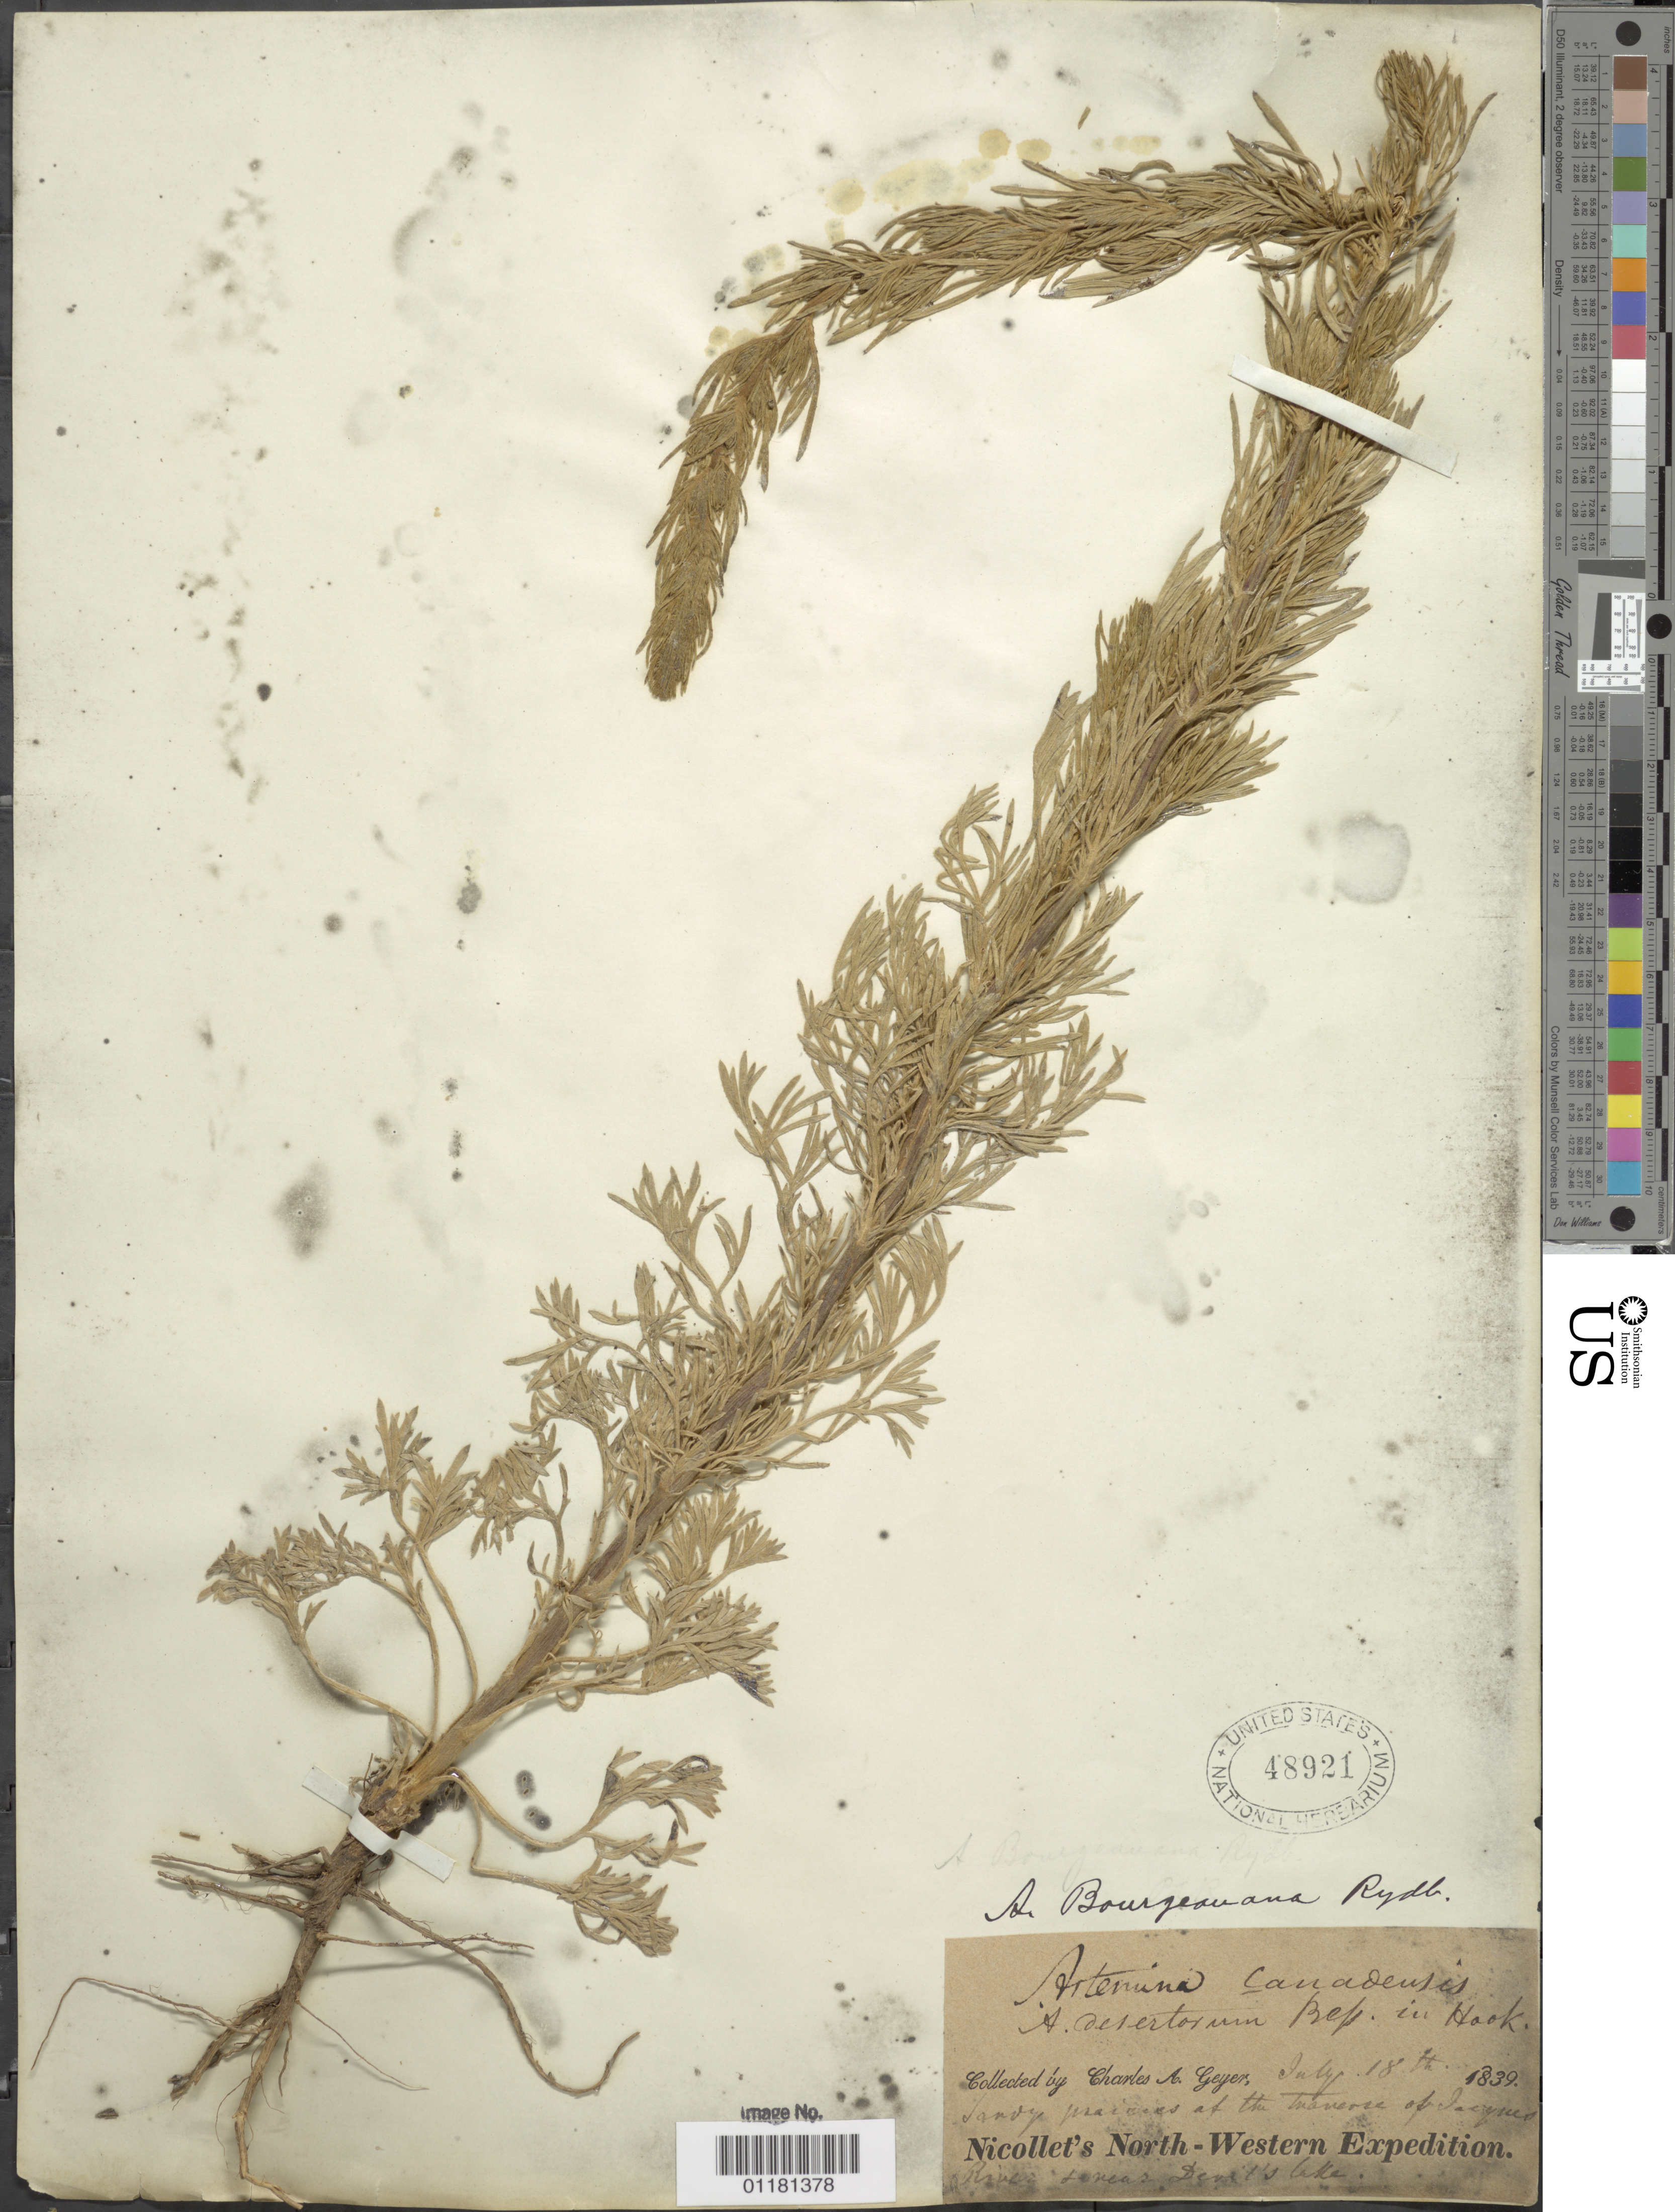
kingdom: Plantae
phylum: Tracheophyta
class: Magnoliopsida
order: Asterales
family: Asteraceae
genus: Artemisia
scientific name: Artemisia bourgeana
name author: Rydb.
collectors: C. A. Geyer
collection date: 1839-07-18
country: United States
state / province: North Dakota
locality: Sandy prairies at the traverse of Jacques River and near Devil's Lake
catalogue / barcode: US 48921